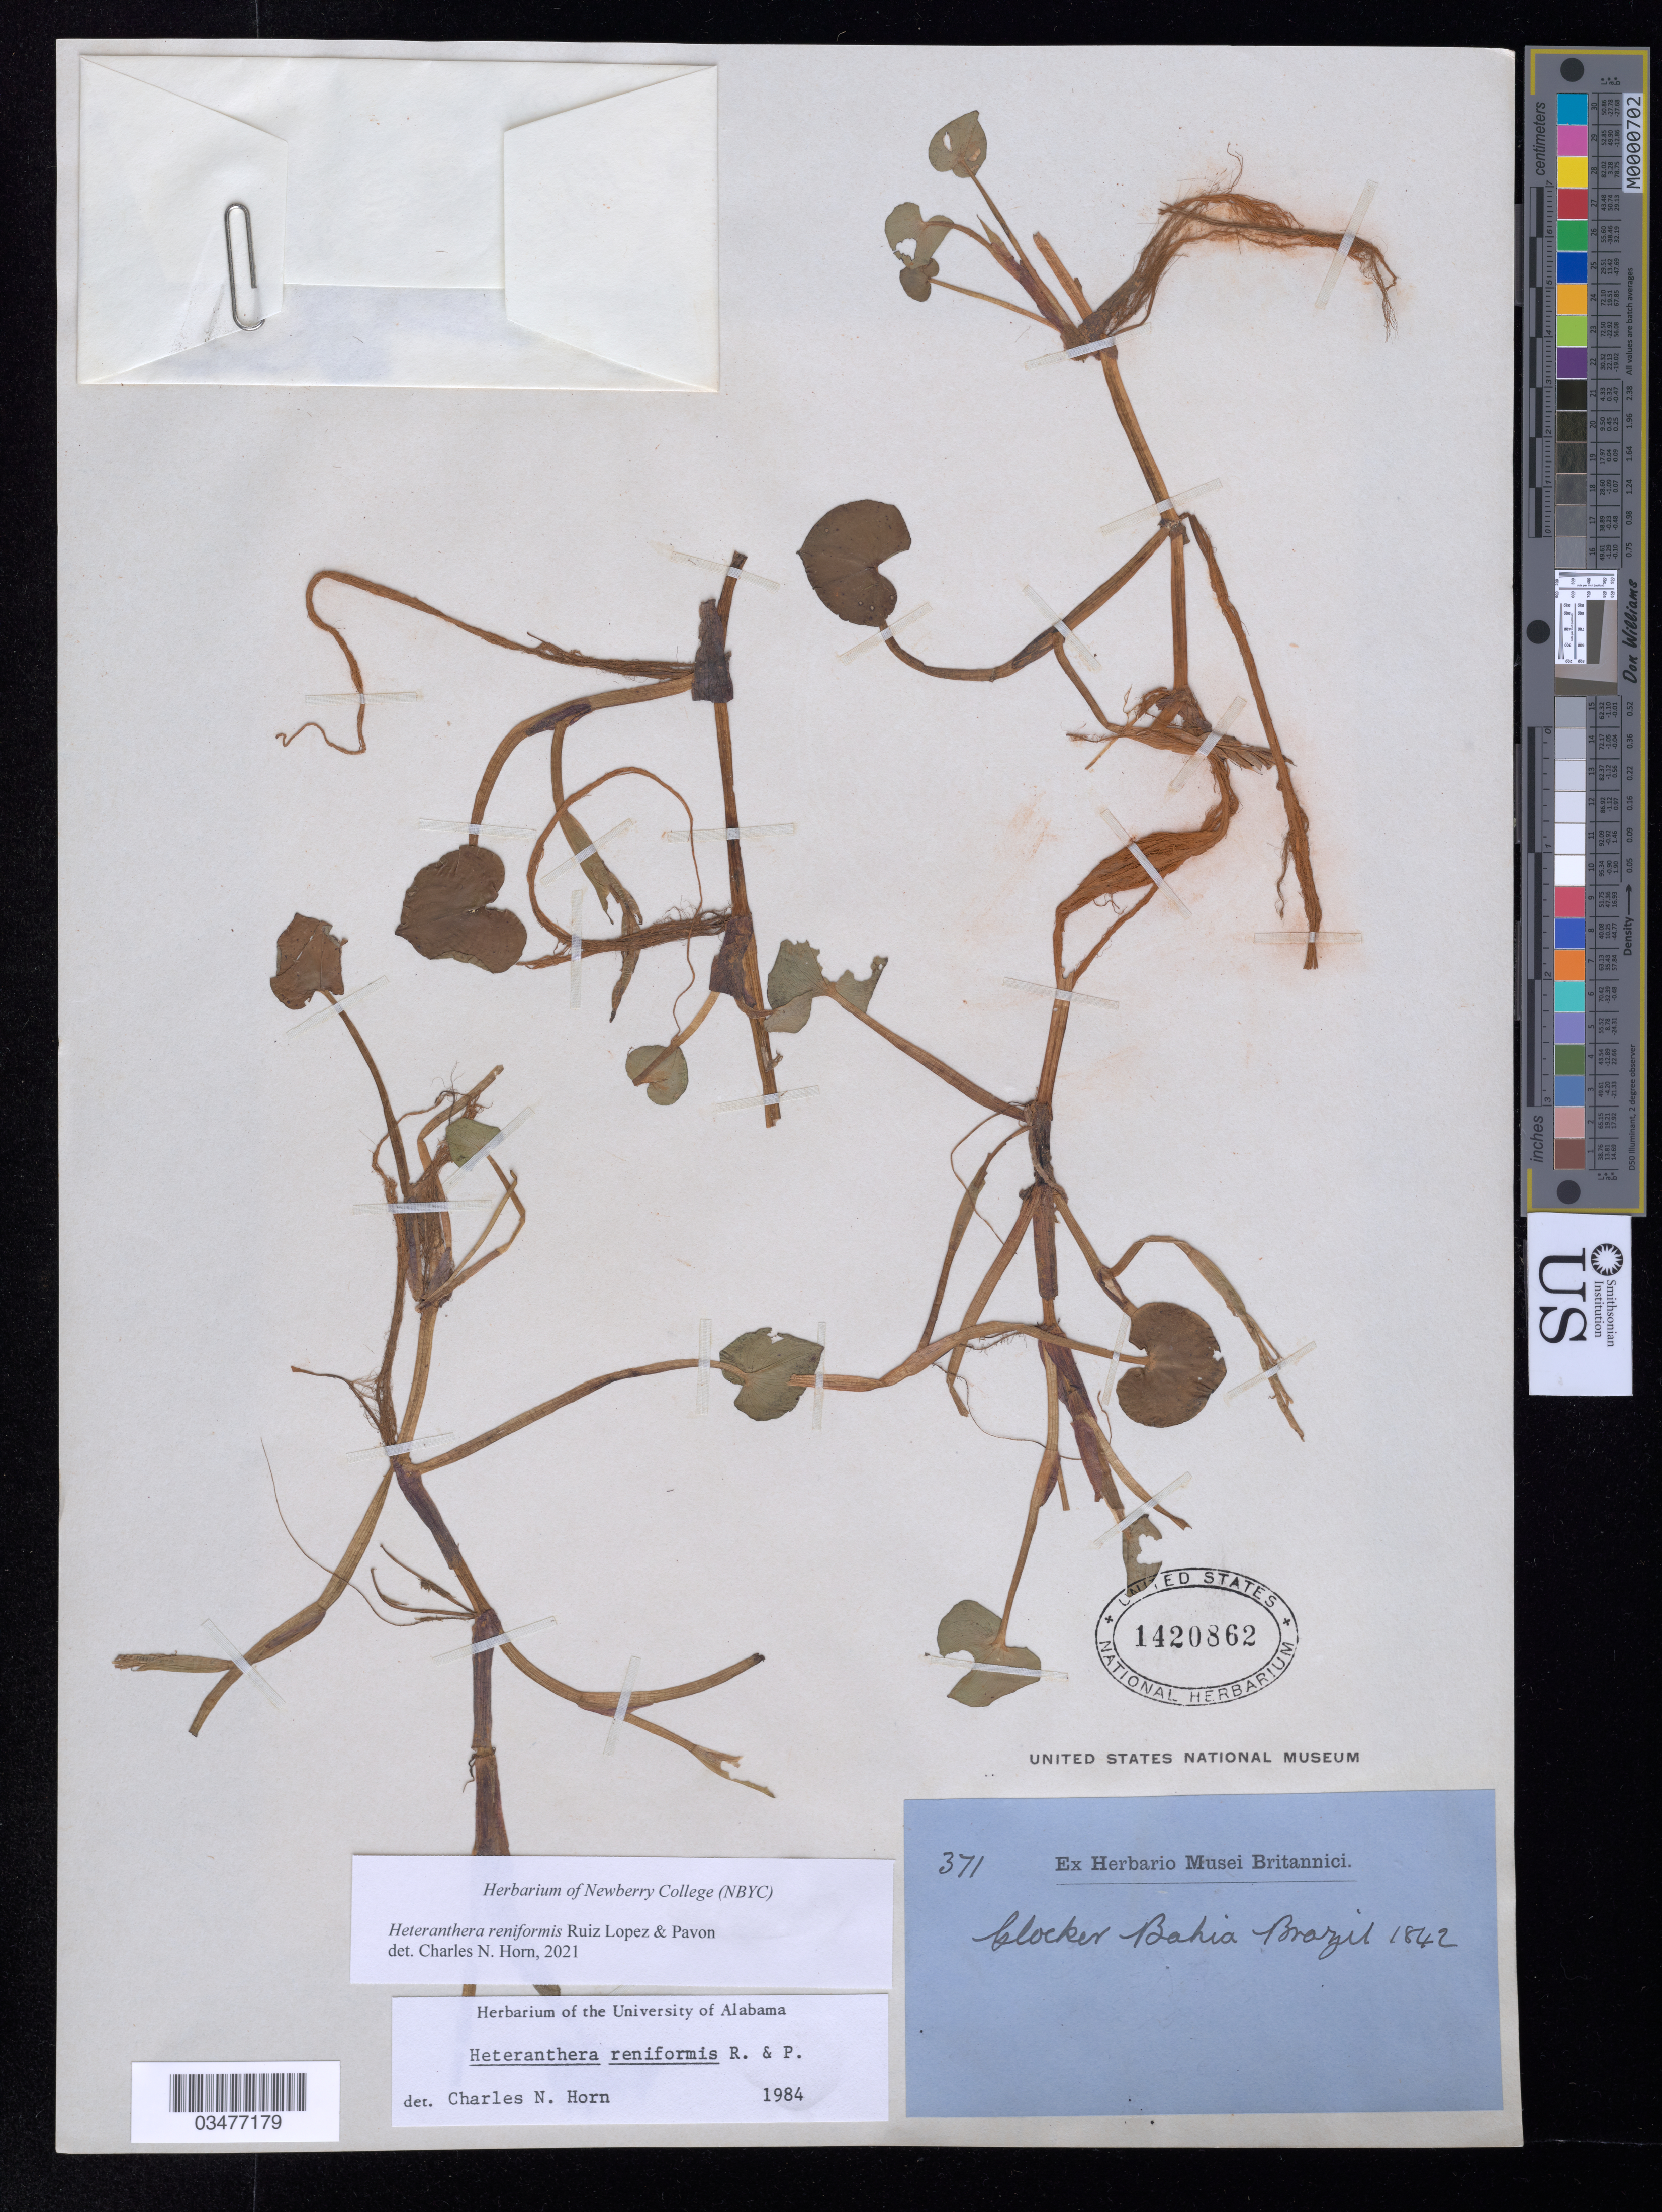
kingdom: Plantae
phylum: Tracheophyta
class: Liliopsida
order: Commelinales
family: Pontederiaceae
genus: Heteranthera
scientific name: Heteranthera reniformis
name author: Ruiz & Pav.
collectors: -- Glocker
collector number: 371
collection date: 1842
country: Brazil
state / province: Bahia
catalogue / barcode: US 1420862